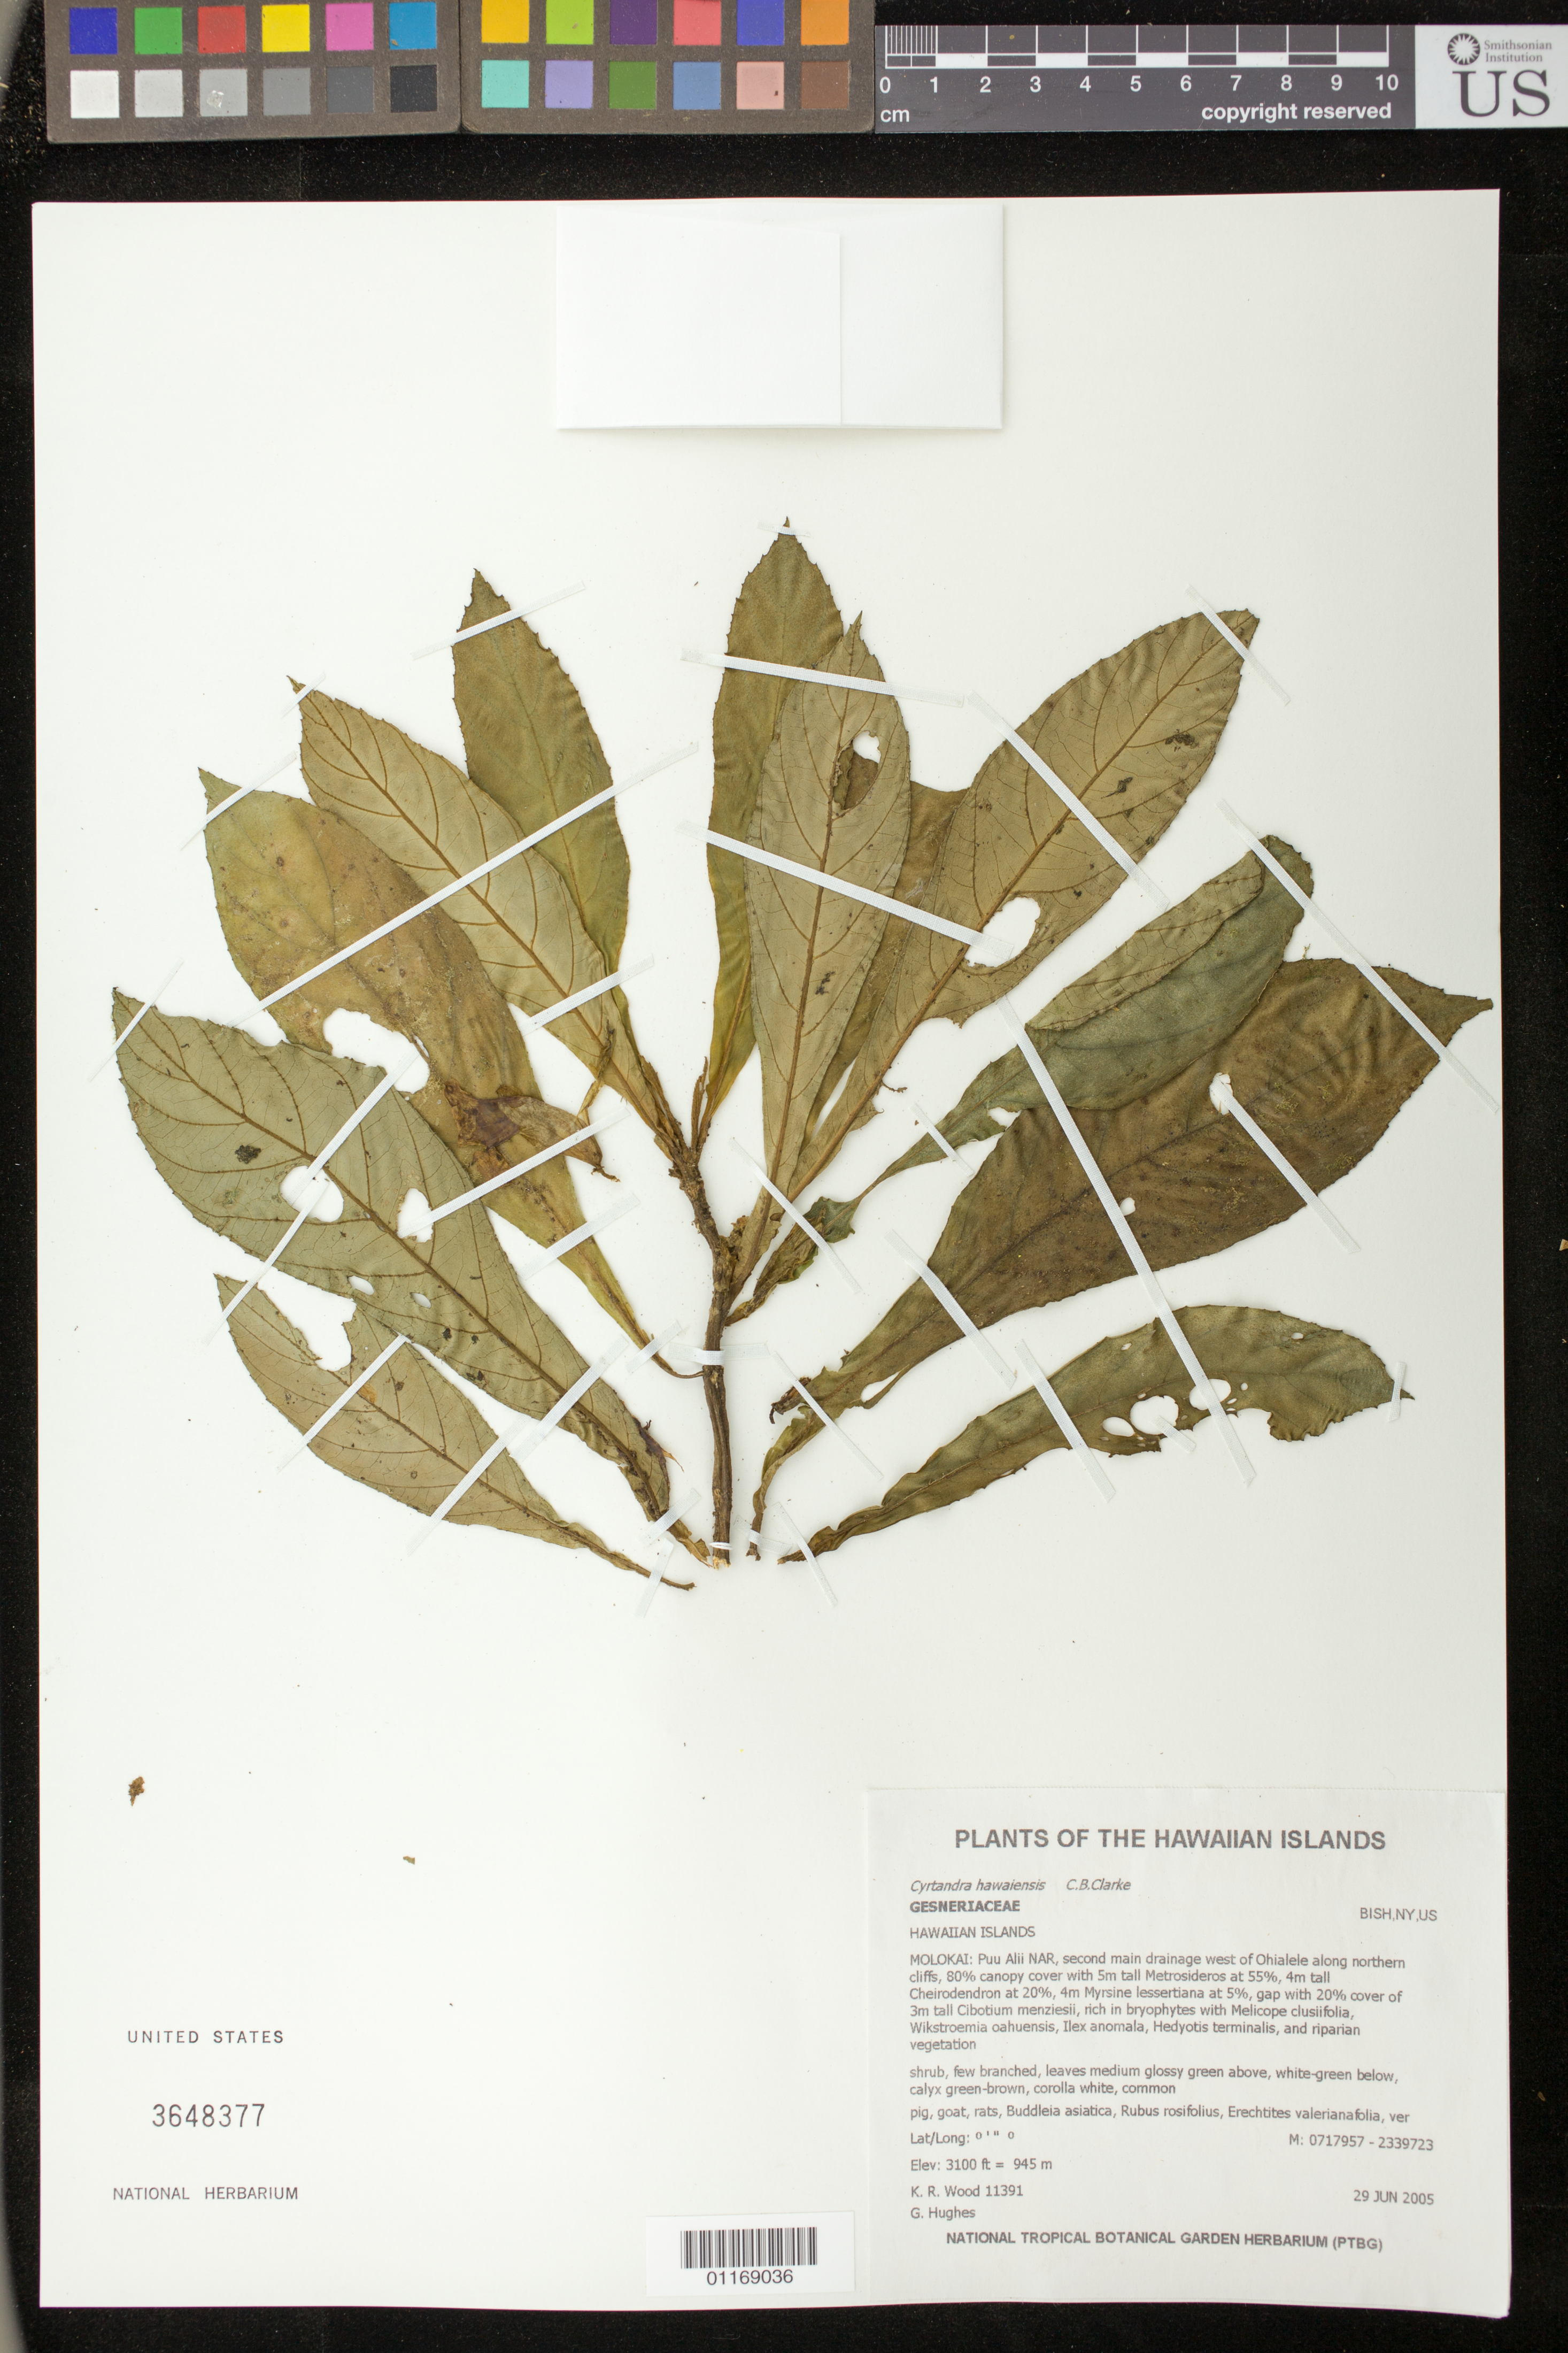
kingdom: Plantae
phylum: Tracheophyta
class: Magnoliopsida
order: Lamiales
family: Gesneriaceae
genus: Cyrtandra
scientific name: Cyrtandra hawaiensis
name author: C.B. Clarke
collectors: K. R. Wood & G. Hughes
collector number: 11391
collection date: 2005-06-29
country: United States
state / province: Hawaii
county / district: Maui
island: Moloka'i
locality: Pu'u Ali'i NAR, second main drainage west of Ohialele along northern cliffs.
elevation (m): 945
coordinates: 0717957, 2339723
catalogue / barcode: US 3648377